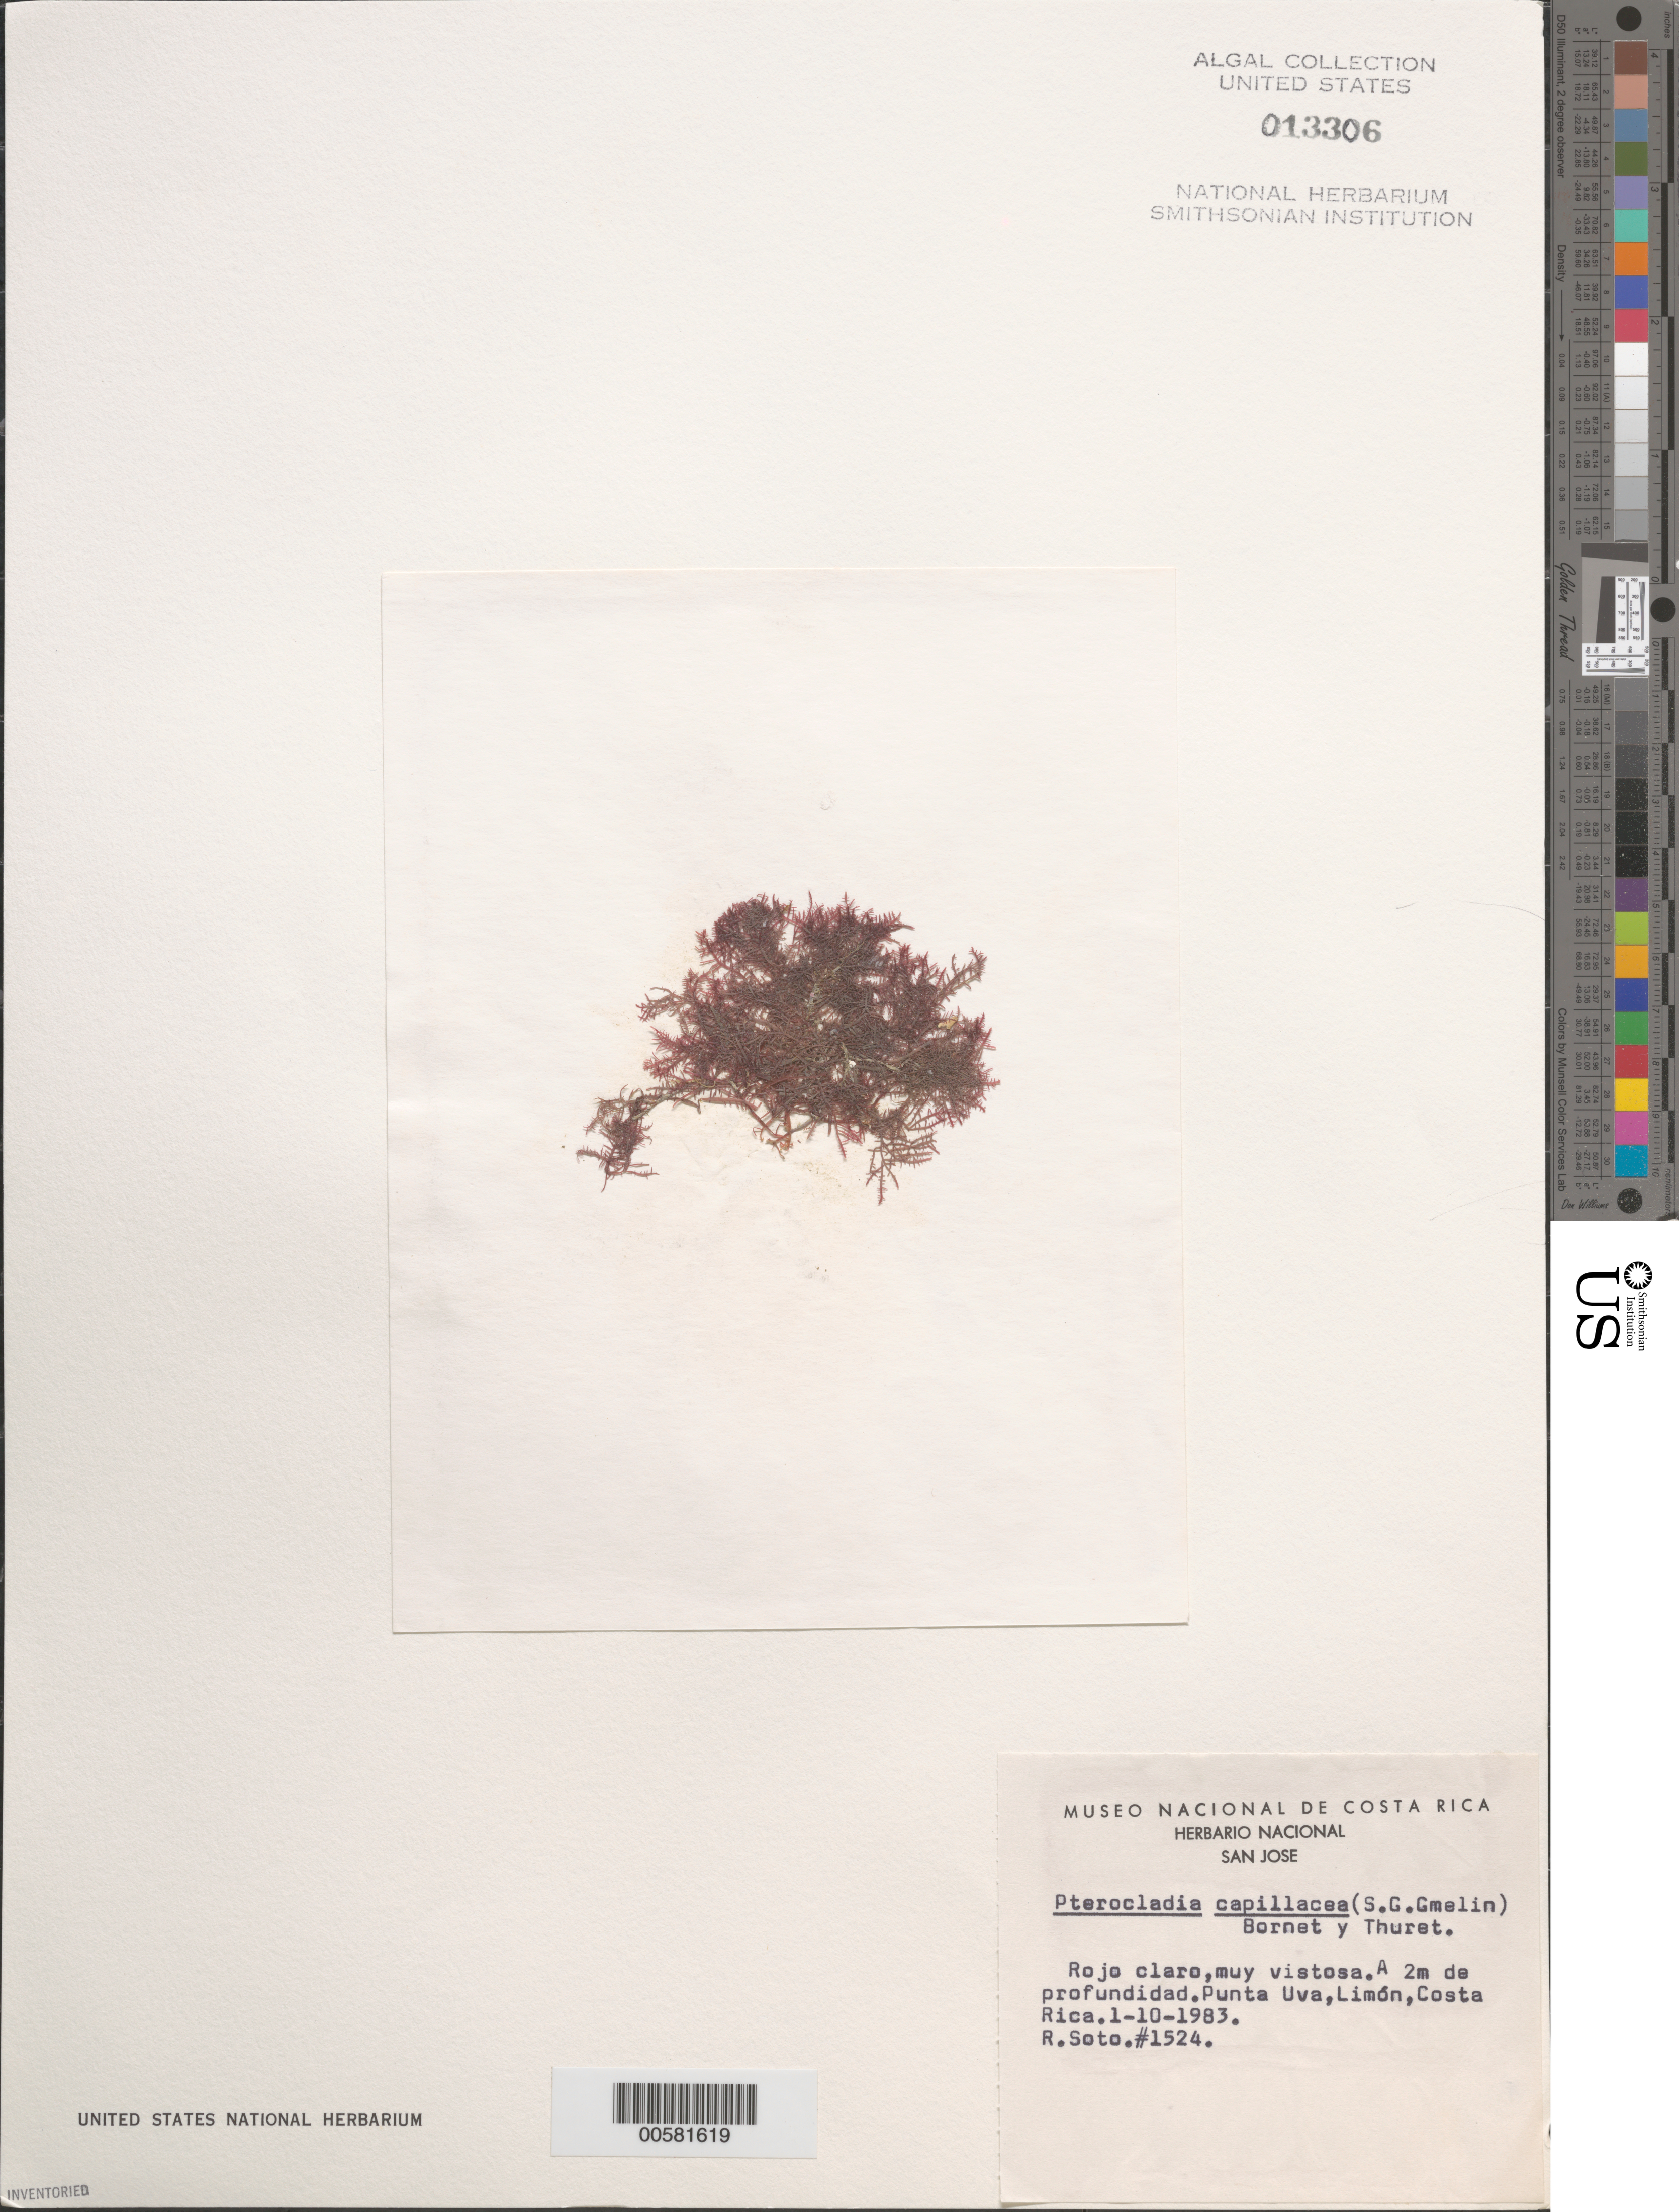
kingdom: Plantae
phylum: Rhodophyta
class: Florideophyceae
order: Gelidiales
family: Pterocladiaceae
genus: Pterocladiella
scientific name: Pterocladiella capillacea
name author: (S.G. Gmel.) Santelices & Hommers.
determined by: Algae name updating Project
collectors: R. Soto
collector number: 1524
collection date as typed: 01 Oct 1983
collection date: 1983-10-01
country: Costa Rica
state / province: Limón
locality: Punta uva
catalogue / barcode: US 13306